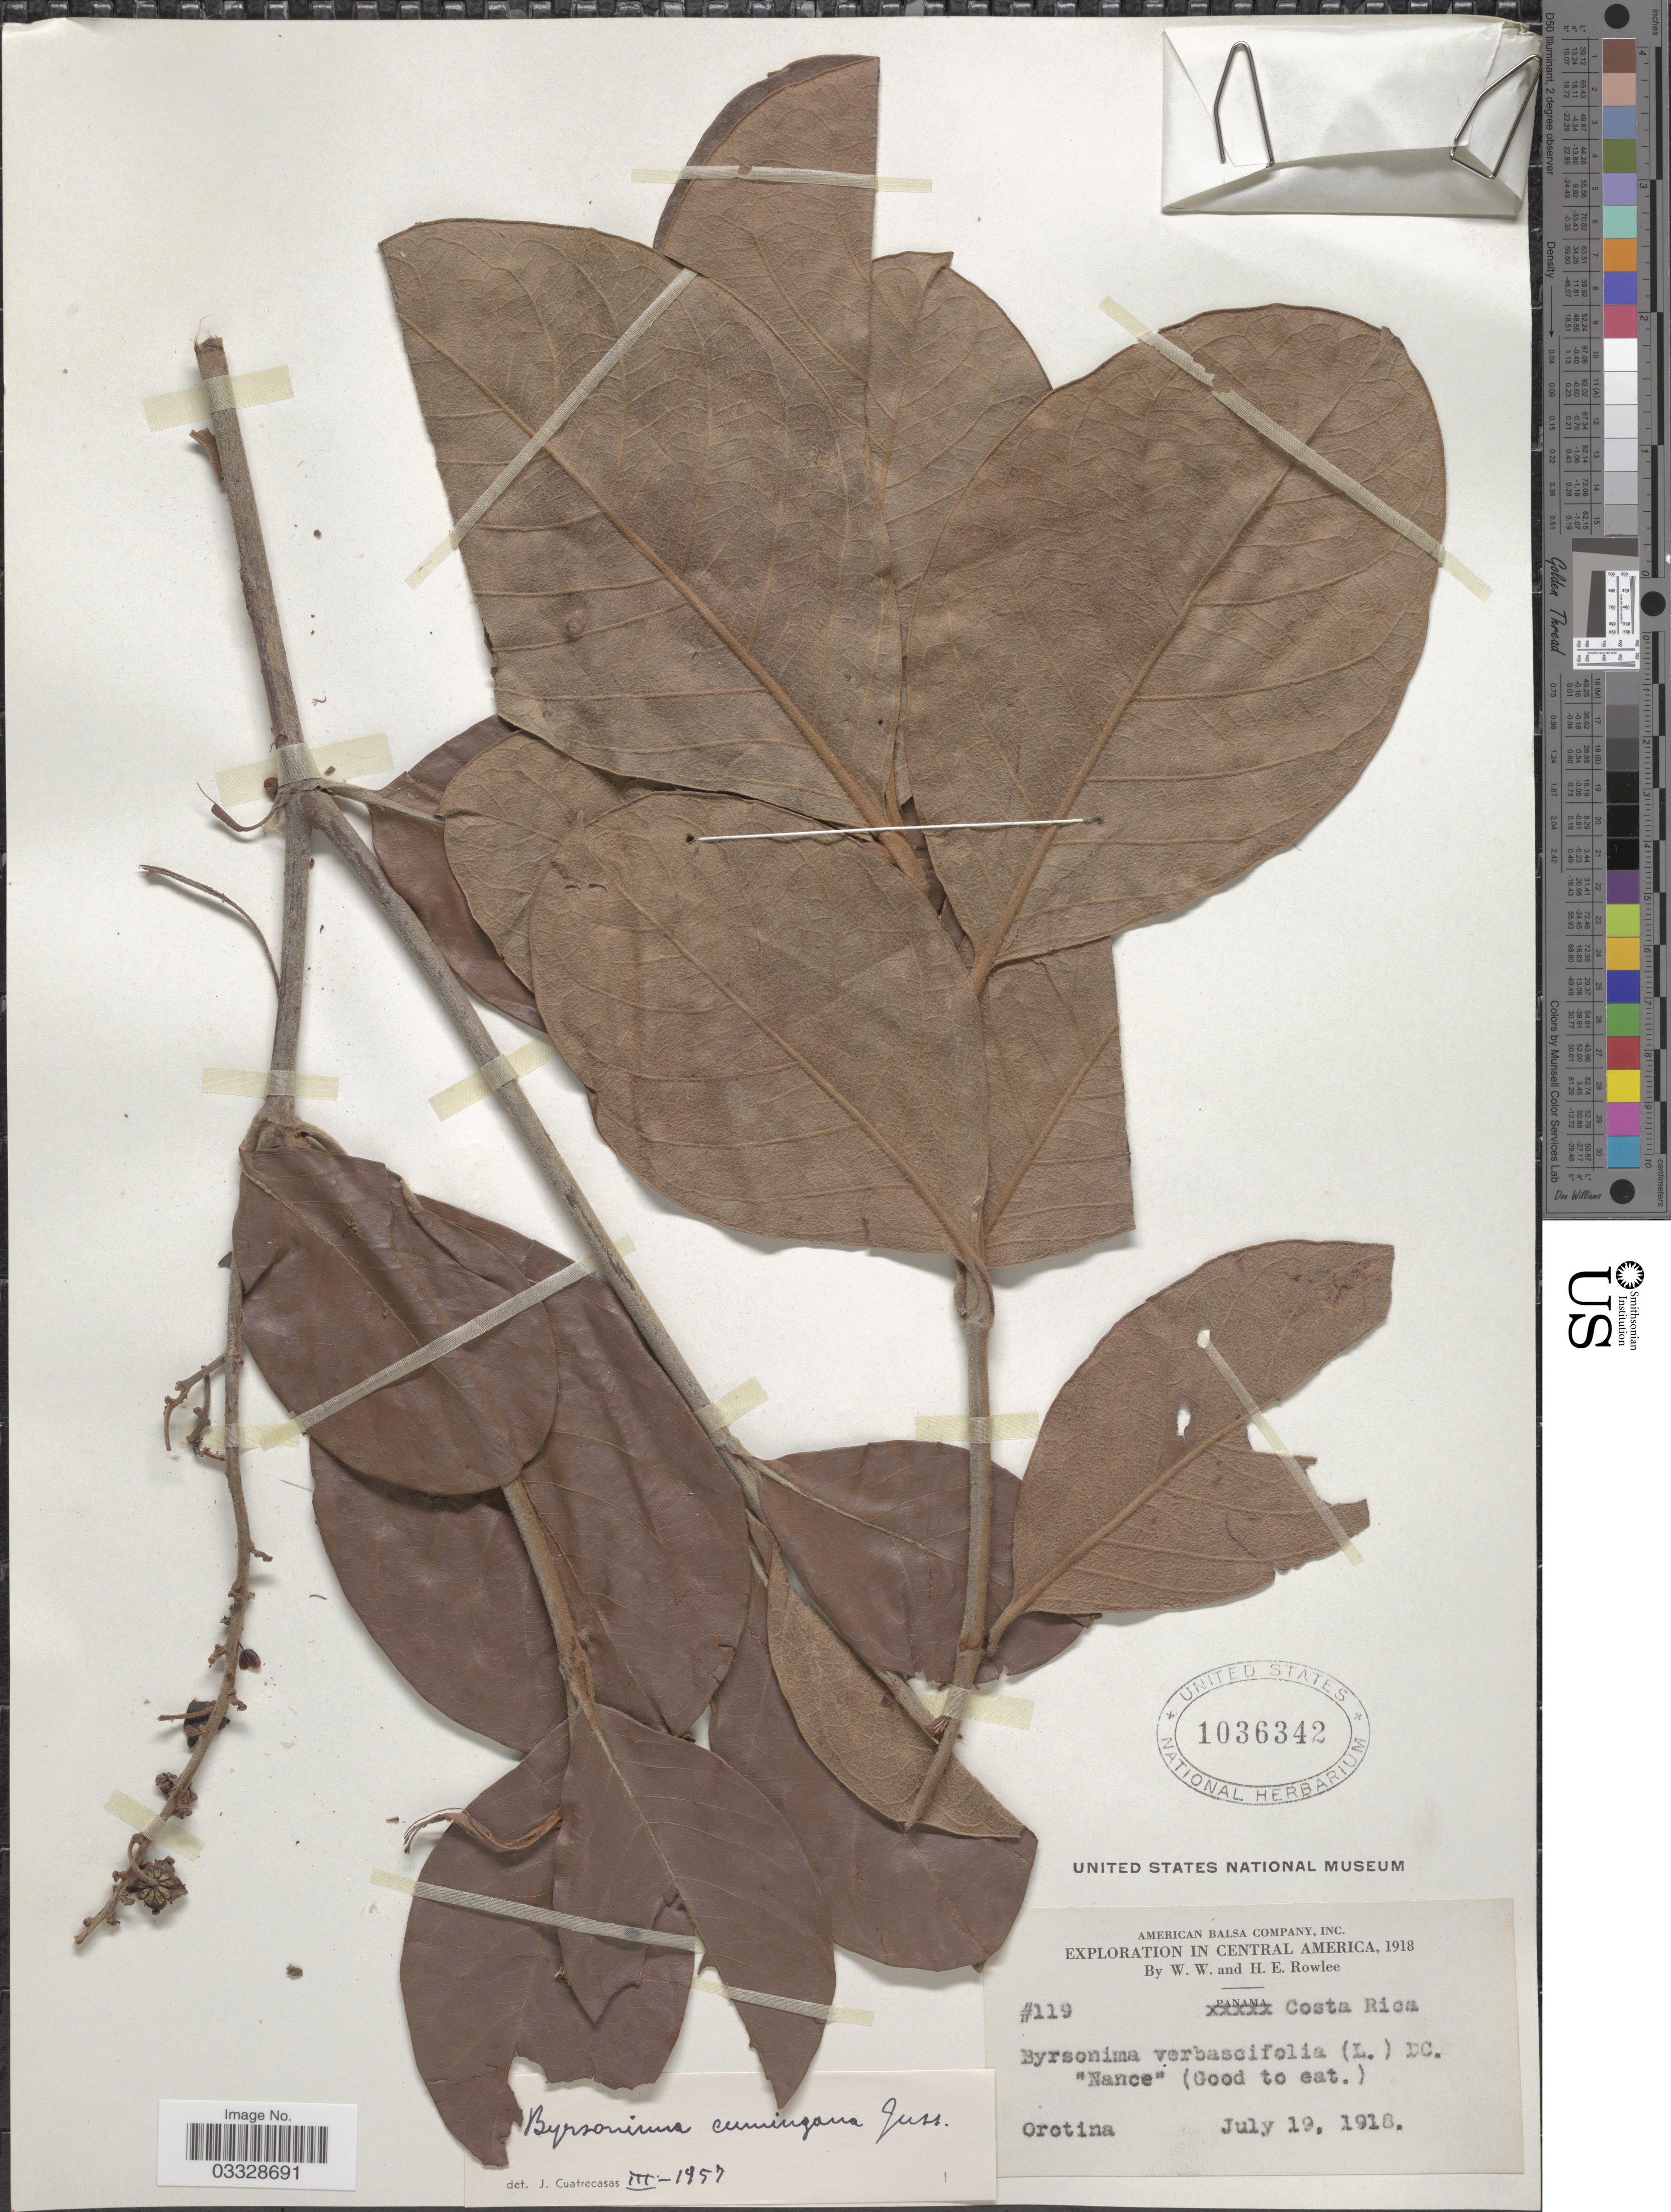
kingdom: Plantae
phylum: Tracheophyta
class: Magnoliopsida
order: Malpighiales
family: Malpighiaceae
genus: Byrsonima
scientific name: Byrsonima crassifolia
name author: (L.) Kunth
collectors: W. W. Rowlee & H. E. Rowlee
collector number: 119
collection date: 1918-07-19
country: Costa Rica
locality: Orotina.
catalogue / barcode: US 1036342